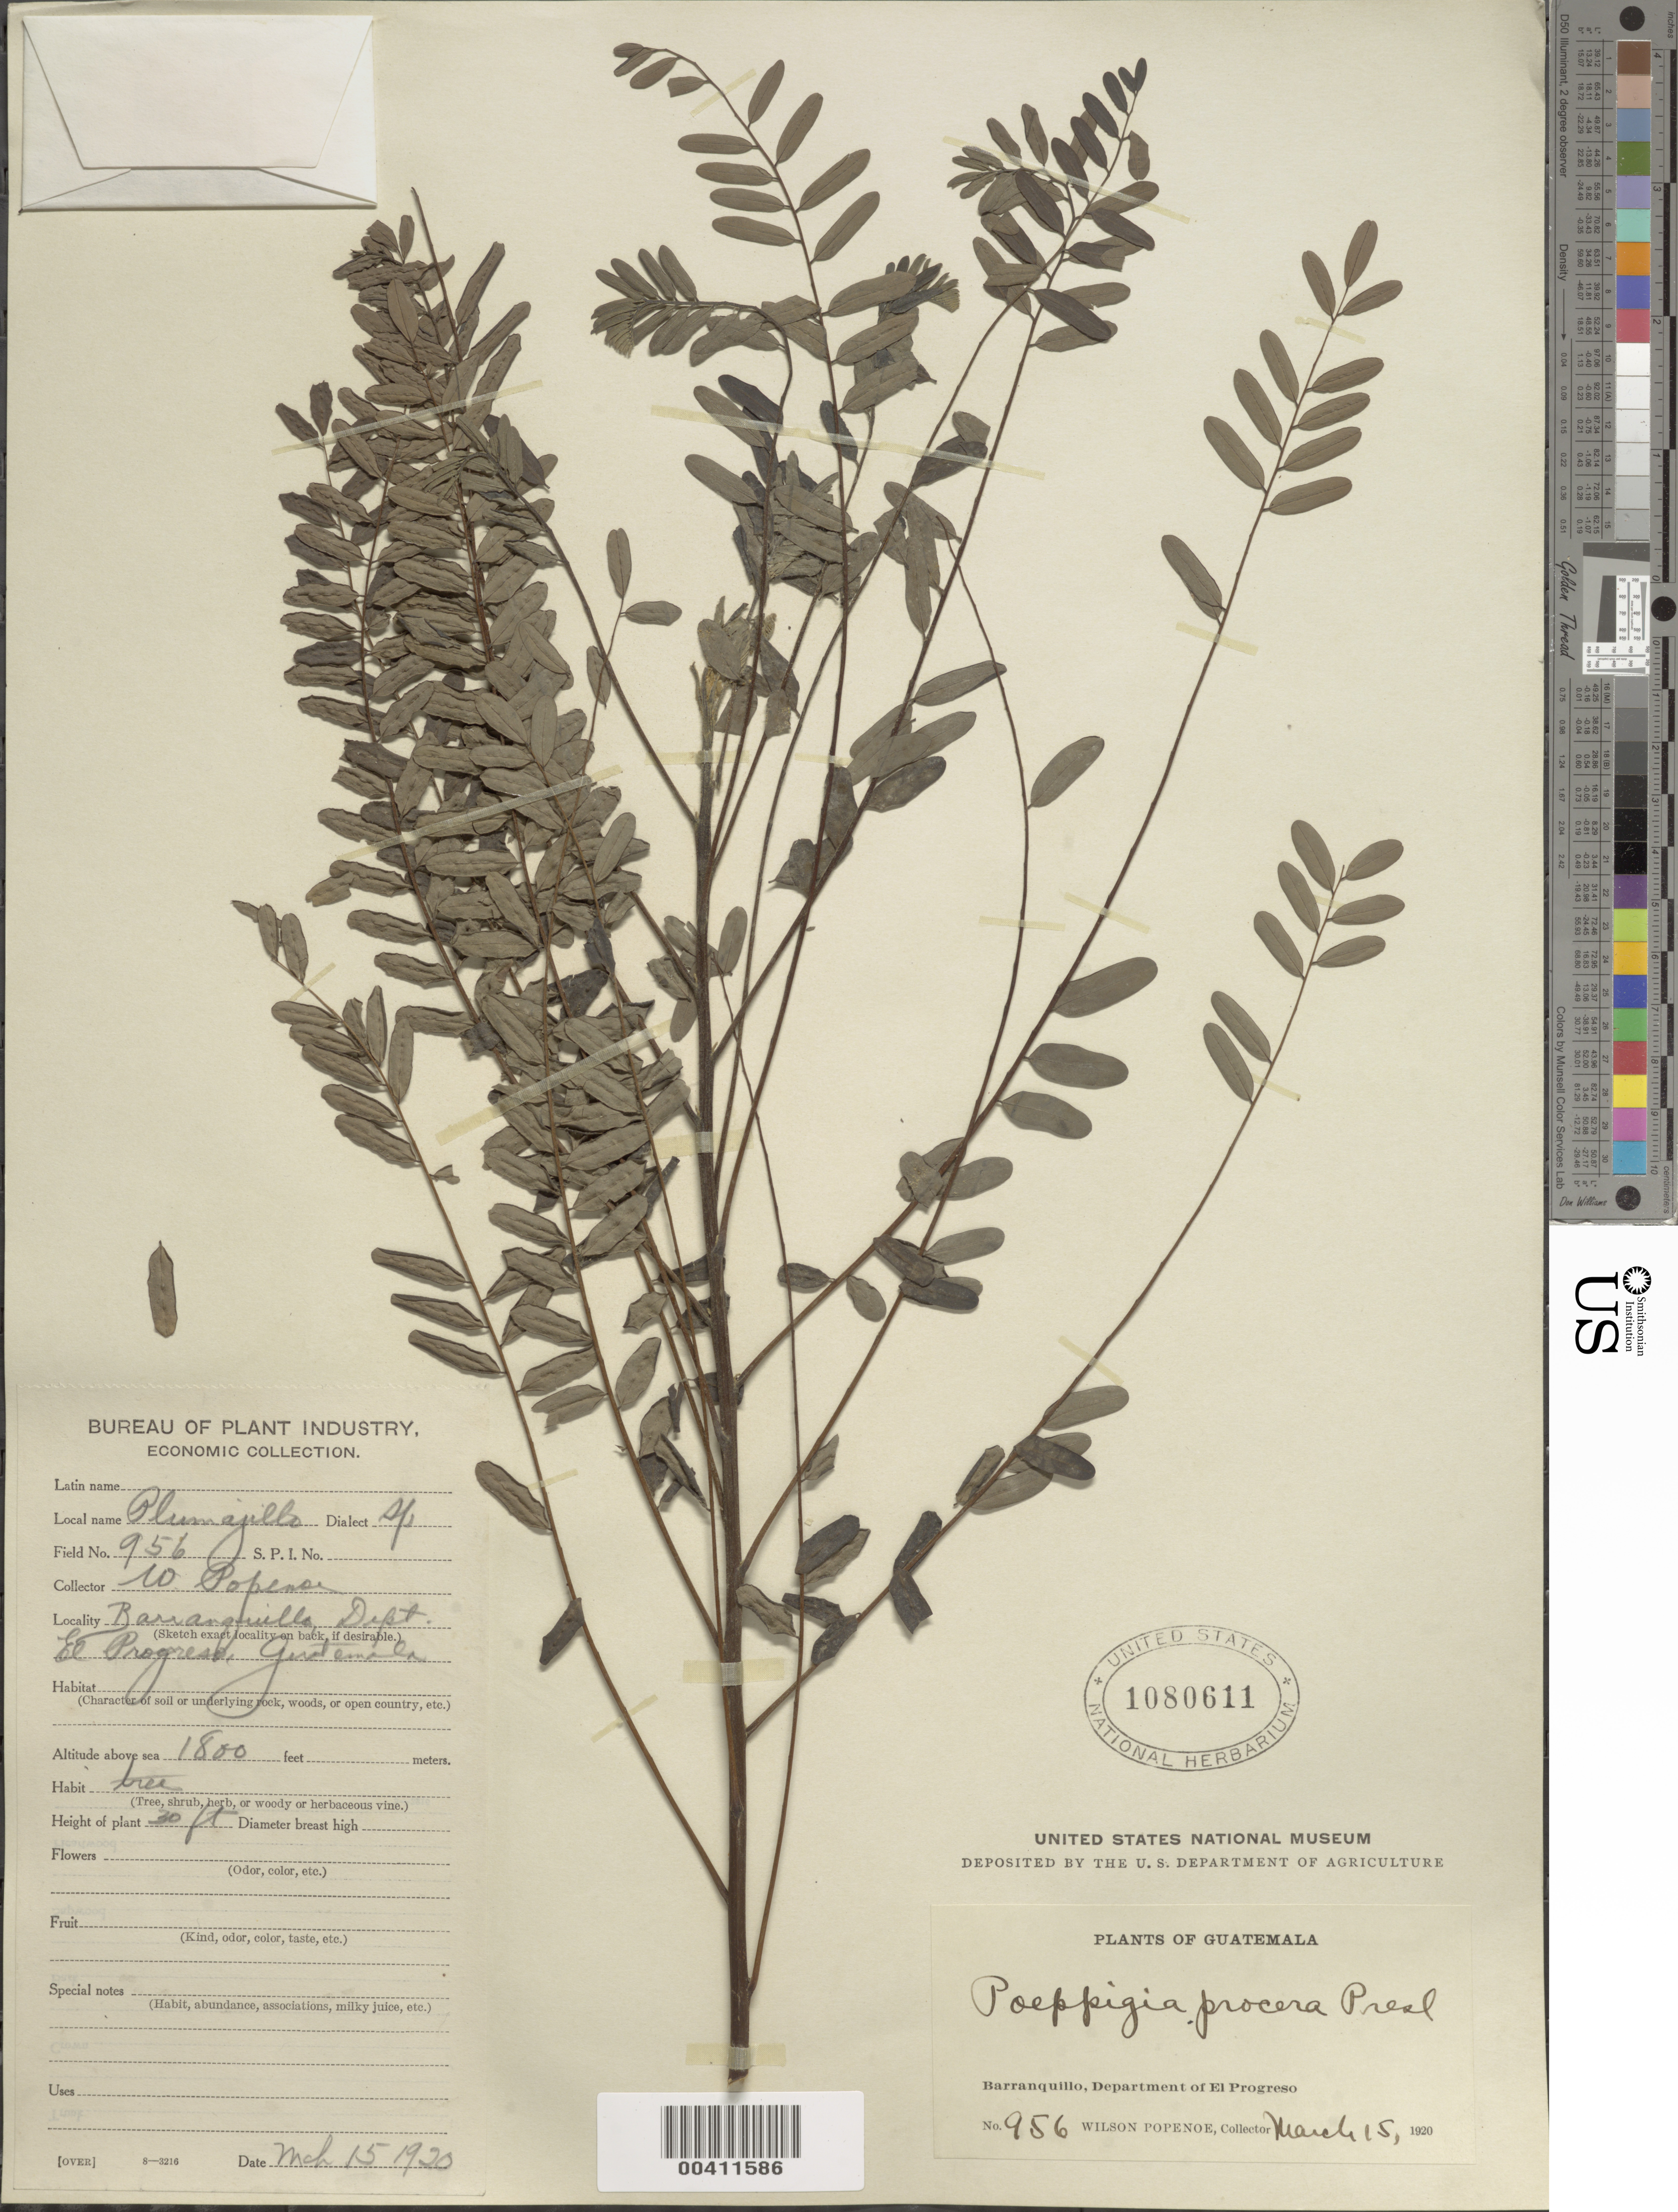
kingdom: Plantae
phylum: Tracheophyta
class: Magnoliopsida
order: Fabales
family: Fabaceae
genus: Eysenhardtia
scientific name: Eysenhardtia adenostylis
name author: Baill.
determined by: Mansano, V. F.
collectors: W. Popenoe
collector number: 956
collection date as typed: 15 Mar 1920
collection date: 1920-03-15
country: Guatemala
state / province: El Progreso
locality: Barranquillo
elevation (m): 549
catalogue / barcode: US 1080611